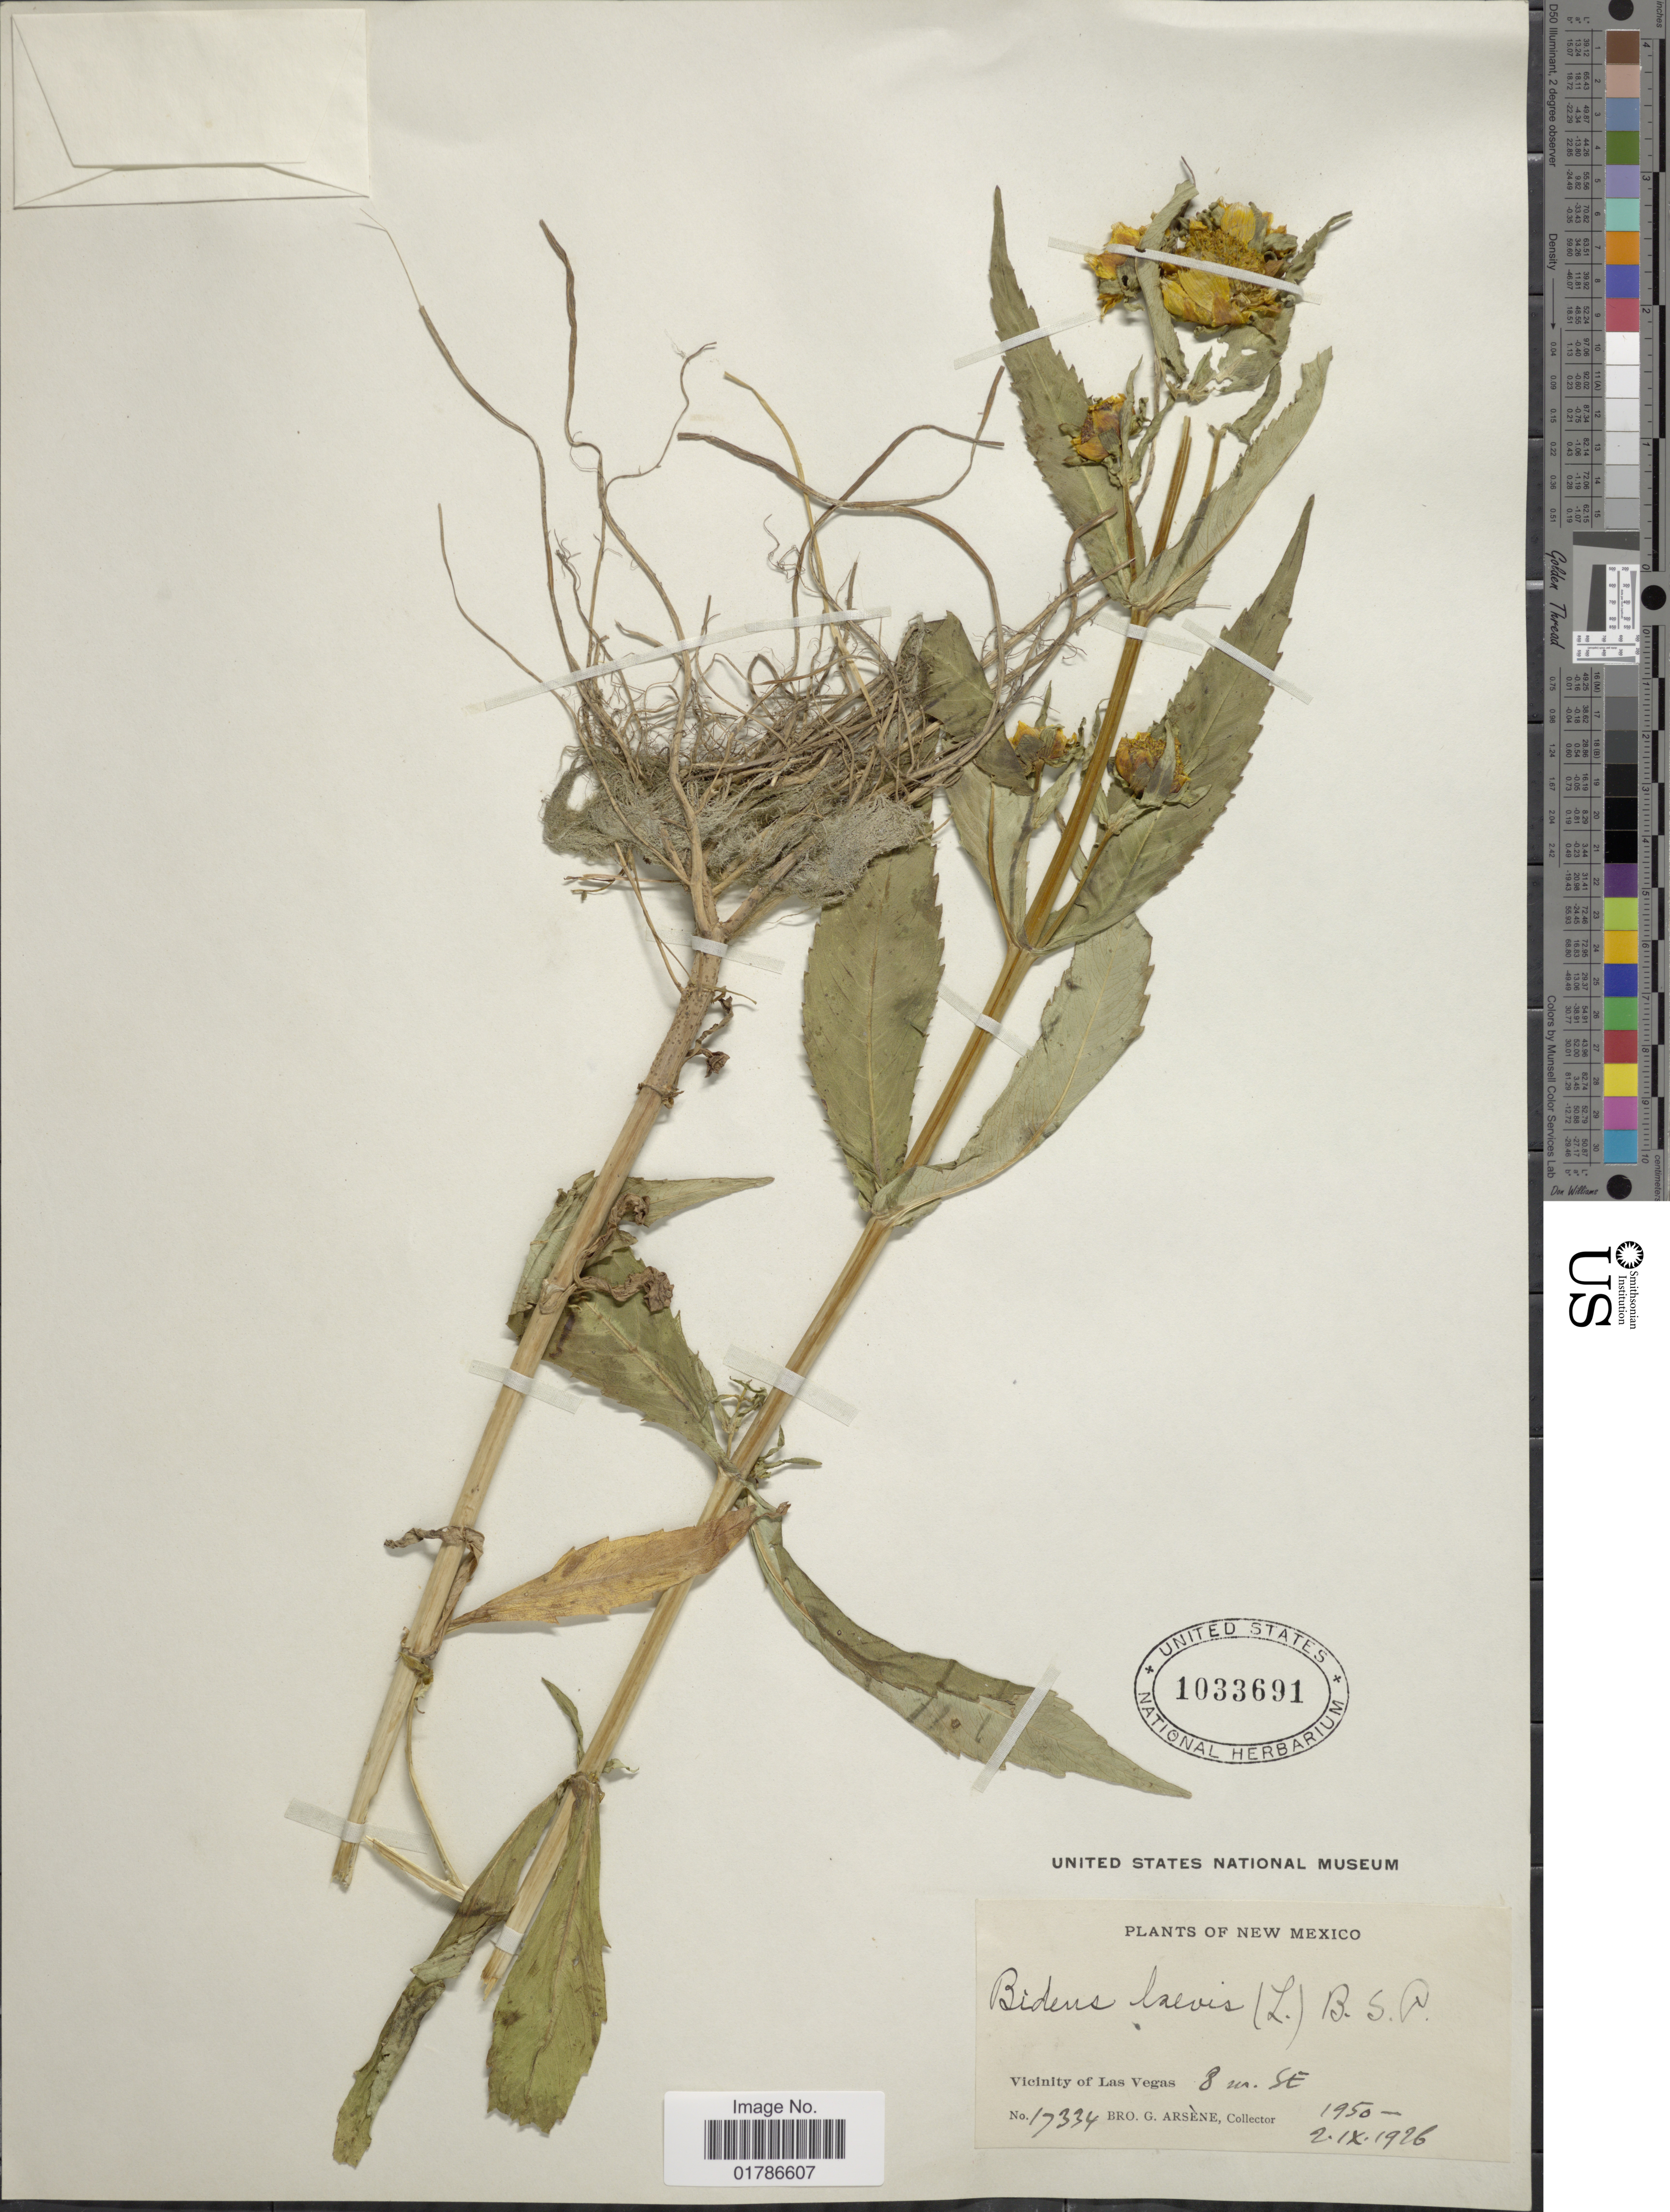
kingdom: Plantae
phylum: Tracheophyta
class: Magnoliopsida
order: Asterales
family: Asteraceae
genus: Bidens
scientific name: Bidens laevis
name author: (L.) Britton, Stearns & Poggenb.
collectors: Bro. G. Arsène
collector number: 17334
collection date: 1926-09-02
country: United States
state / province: New Mexico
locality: Vicinity of Las Vegas, 8m. SE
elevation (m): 1950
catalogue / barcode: US 1033691